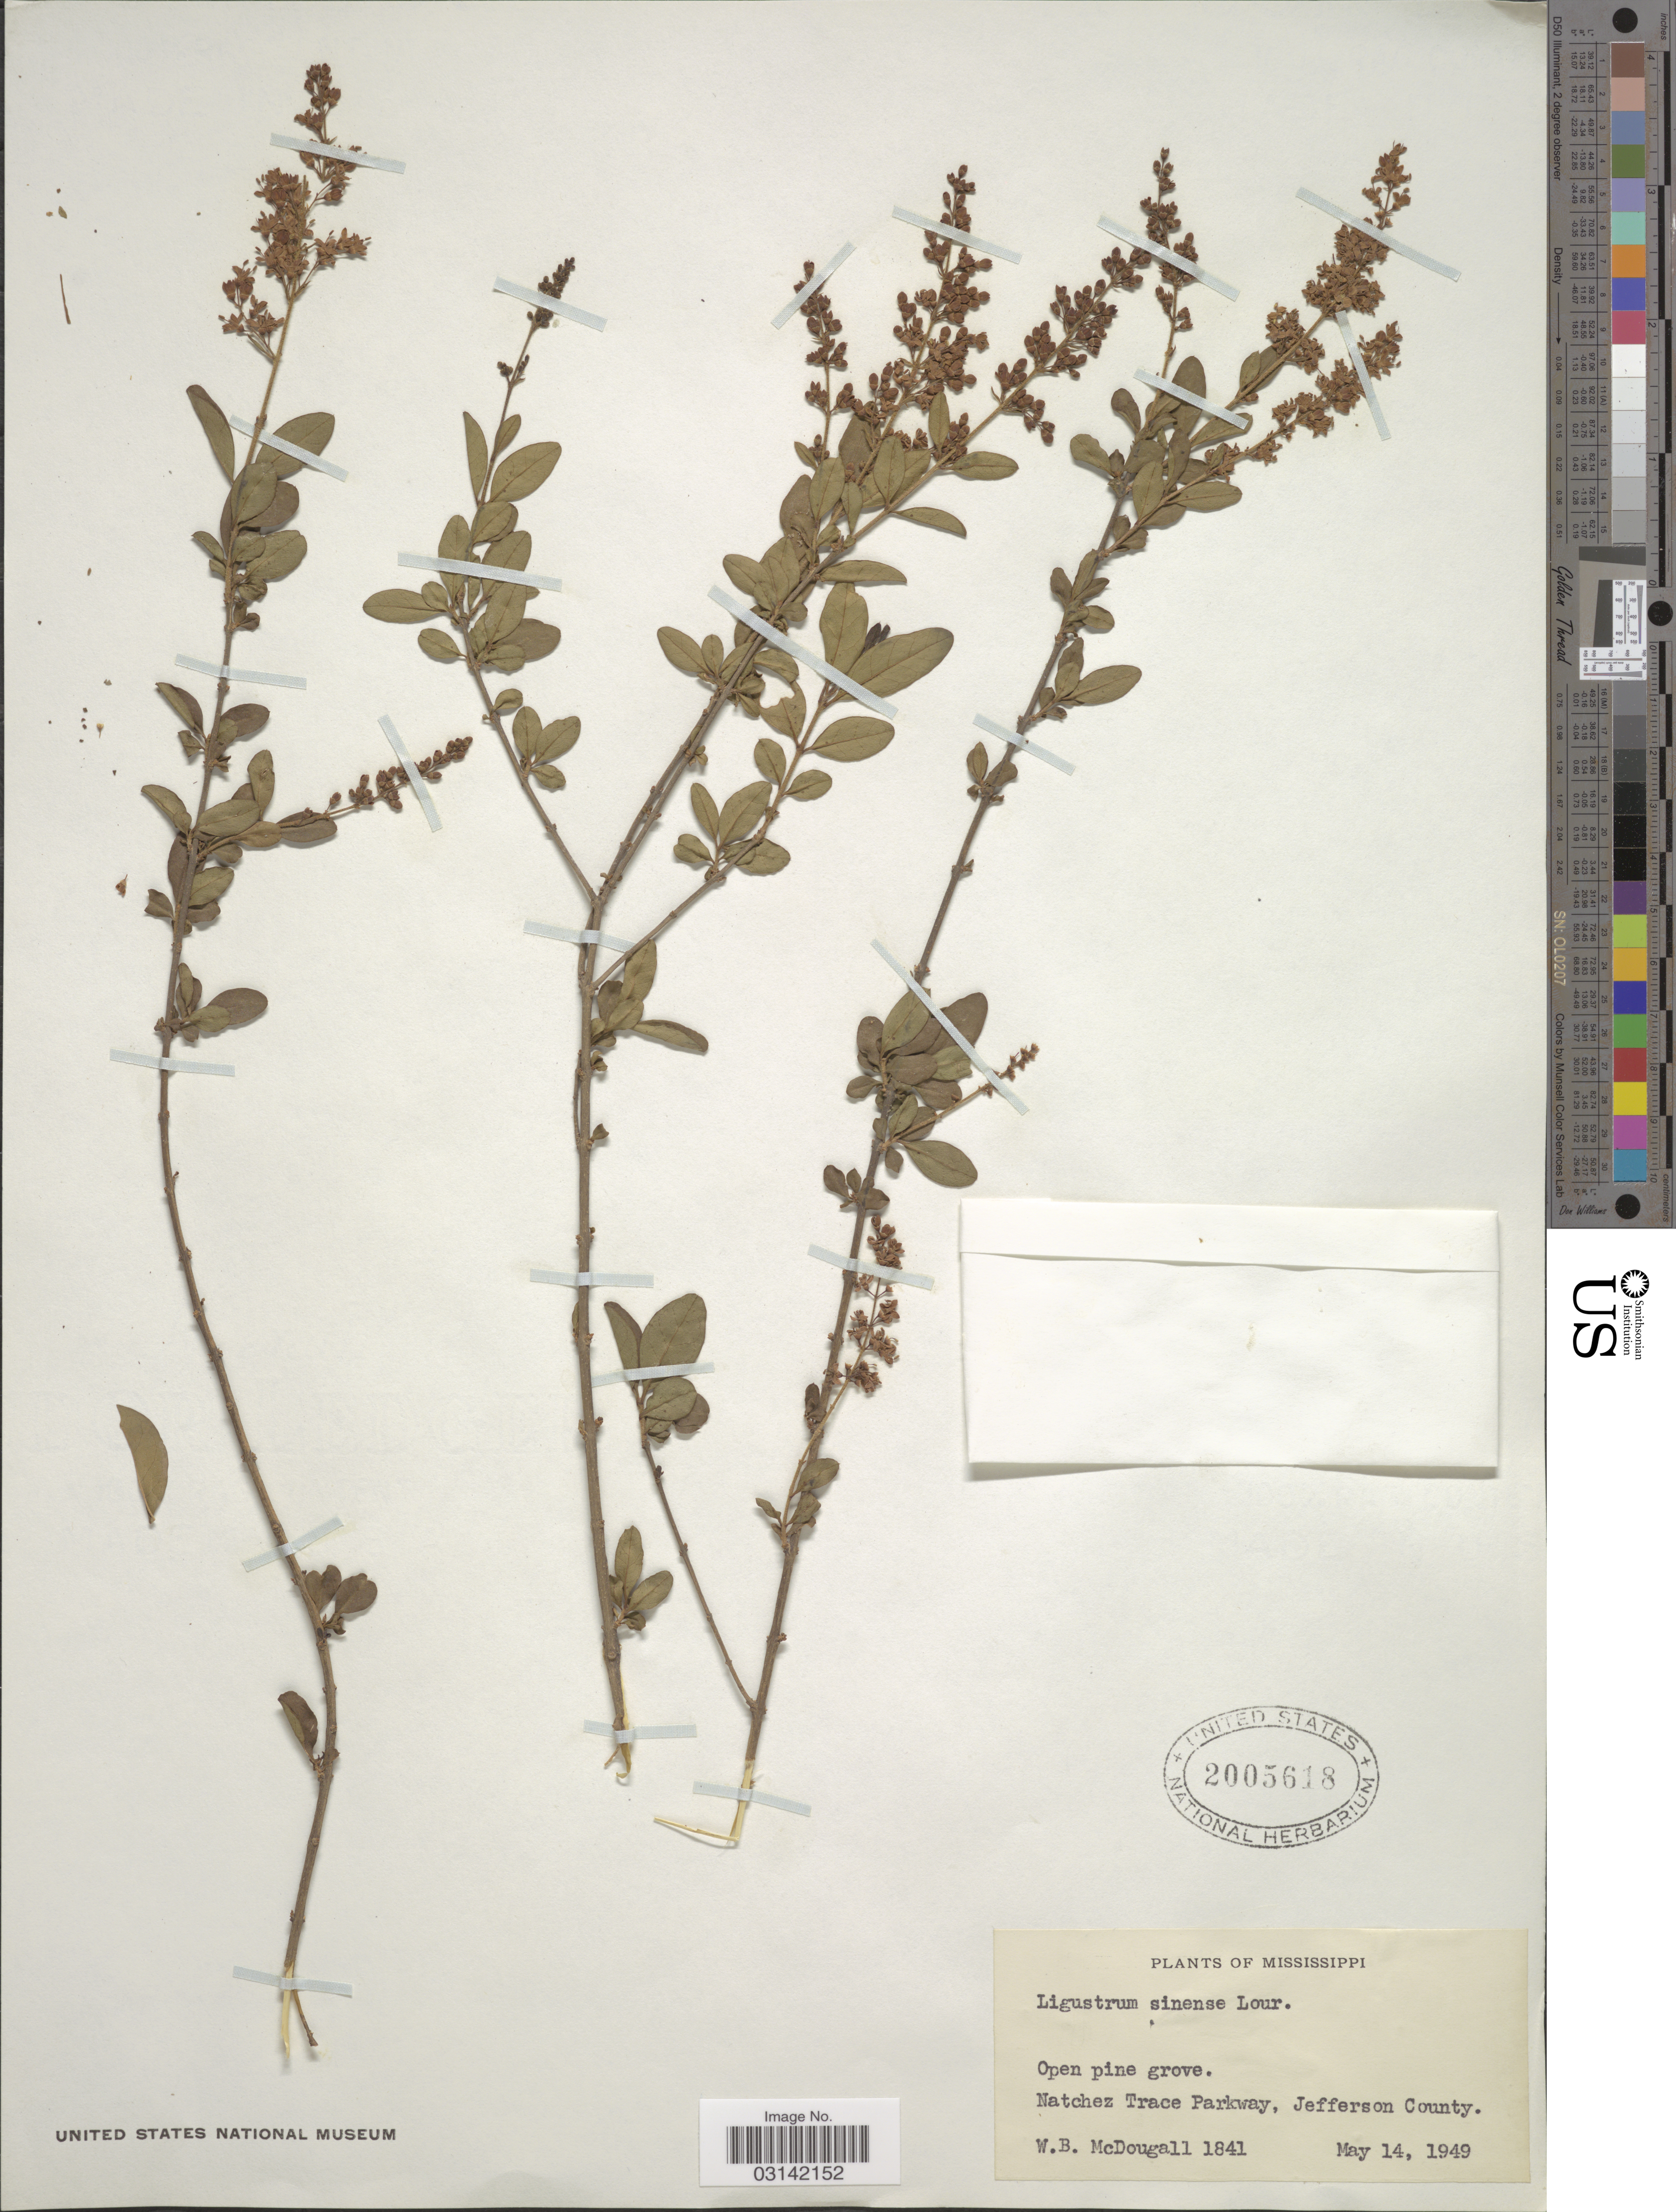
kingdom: Plantae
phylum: Tracheophyta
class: Magnoliopsida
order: Lamiales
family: Oleaceae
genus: Ligustrum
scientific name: Ligustrum sinense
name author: Lour.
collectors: W. B. McDougall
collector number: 1841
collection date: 1949-05-14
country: United States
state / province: Mississippi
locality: Natchez Trace Parkway, Jefferson County.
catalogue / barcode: US 2005618